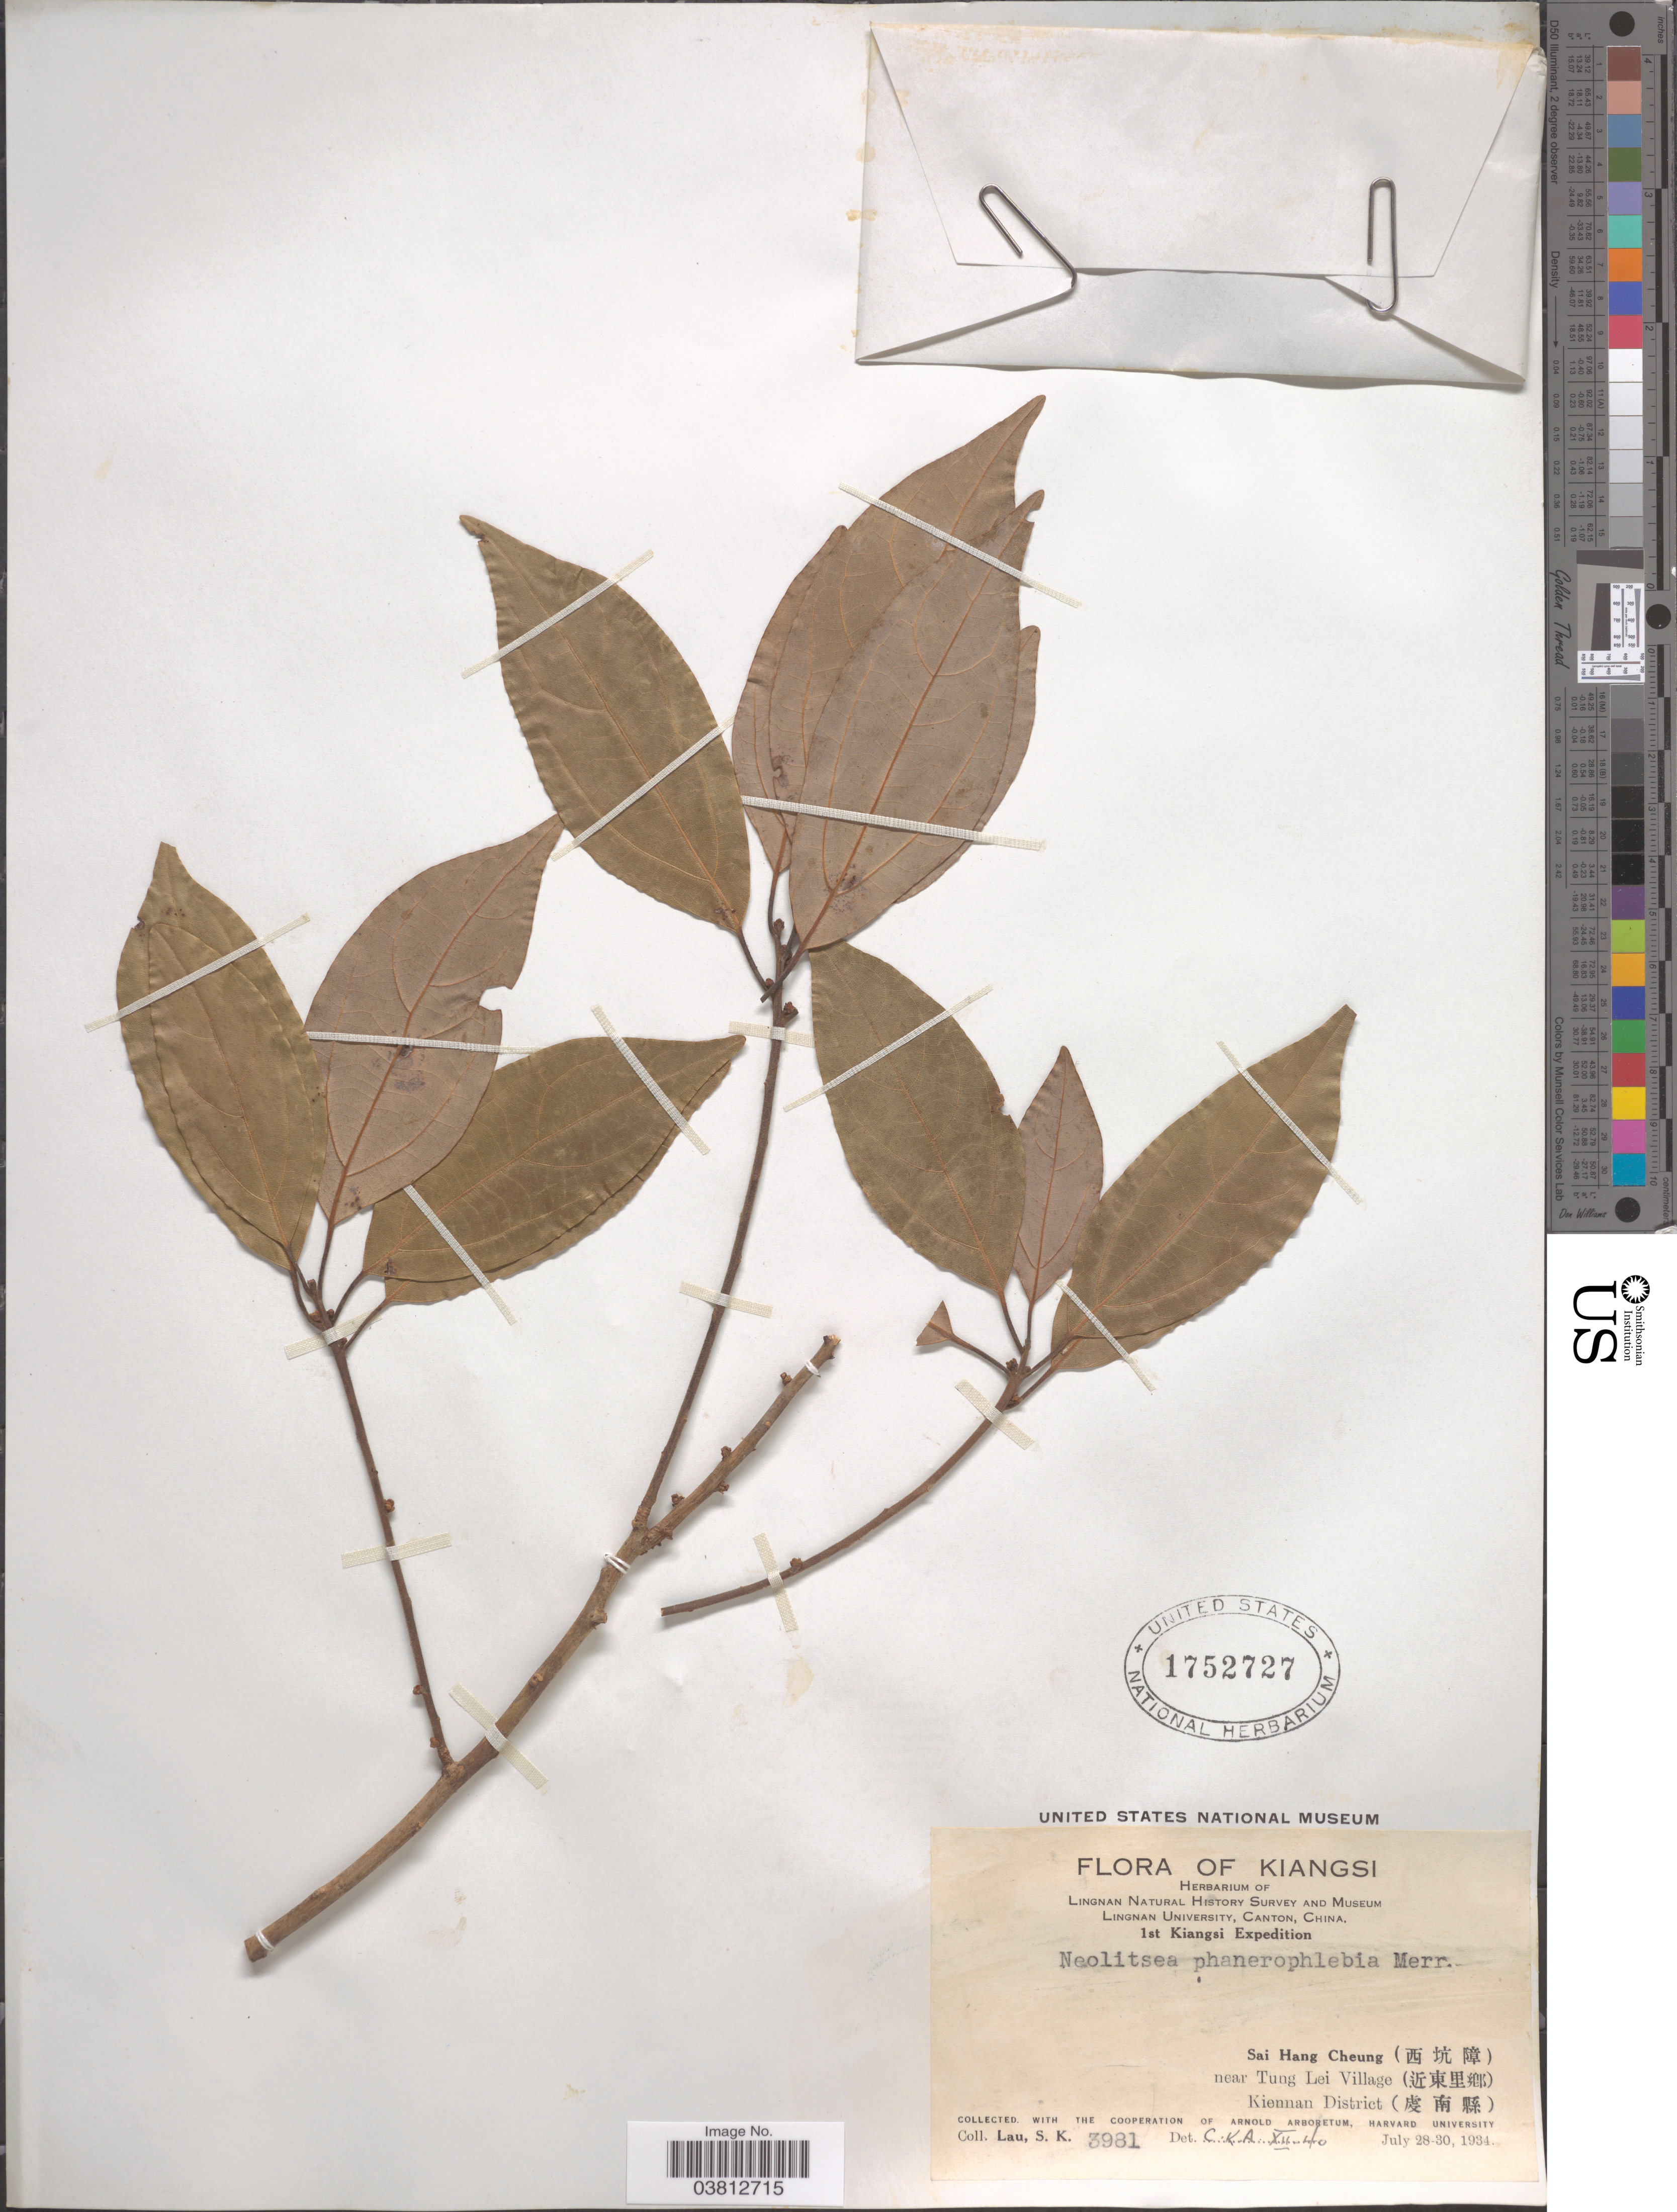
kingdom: Plantae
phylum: Tracheophyta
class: Magnoliopsida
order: Laurales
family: Lauraceae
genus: Neolitsea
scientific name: Neolitsea phanerophlebia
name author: Merr.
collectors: S. K. Lau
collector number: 3981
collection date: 1934-07-28/1934-07-30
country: China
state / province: Jiangxi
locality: Kiangsi. Sai Hang Cheung (X) near Tung Lei Village (X) Kiennan District (X).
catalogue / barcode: US 1752727